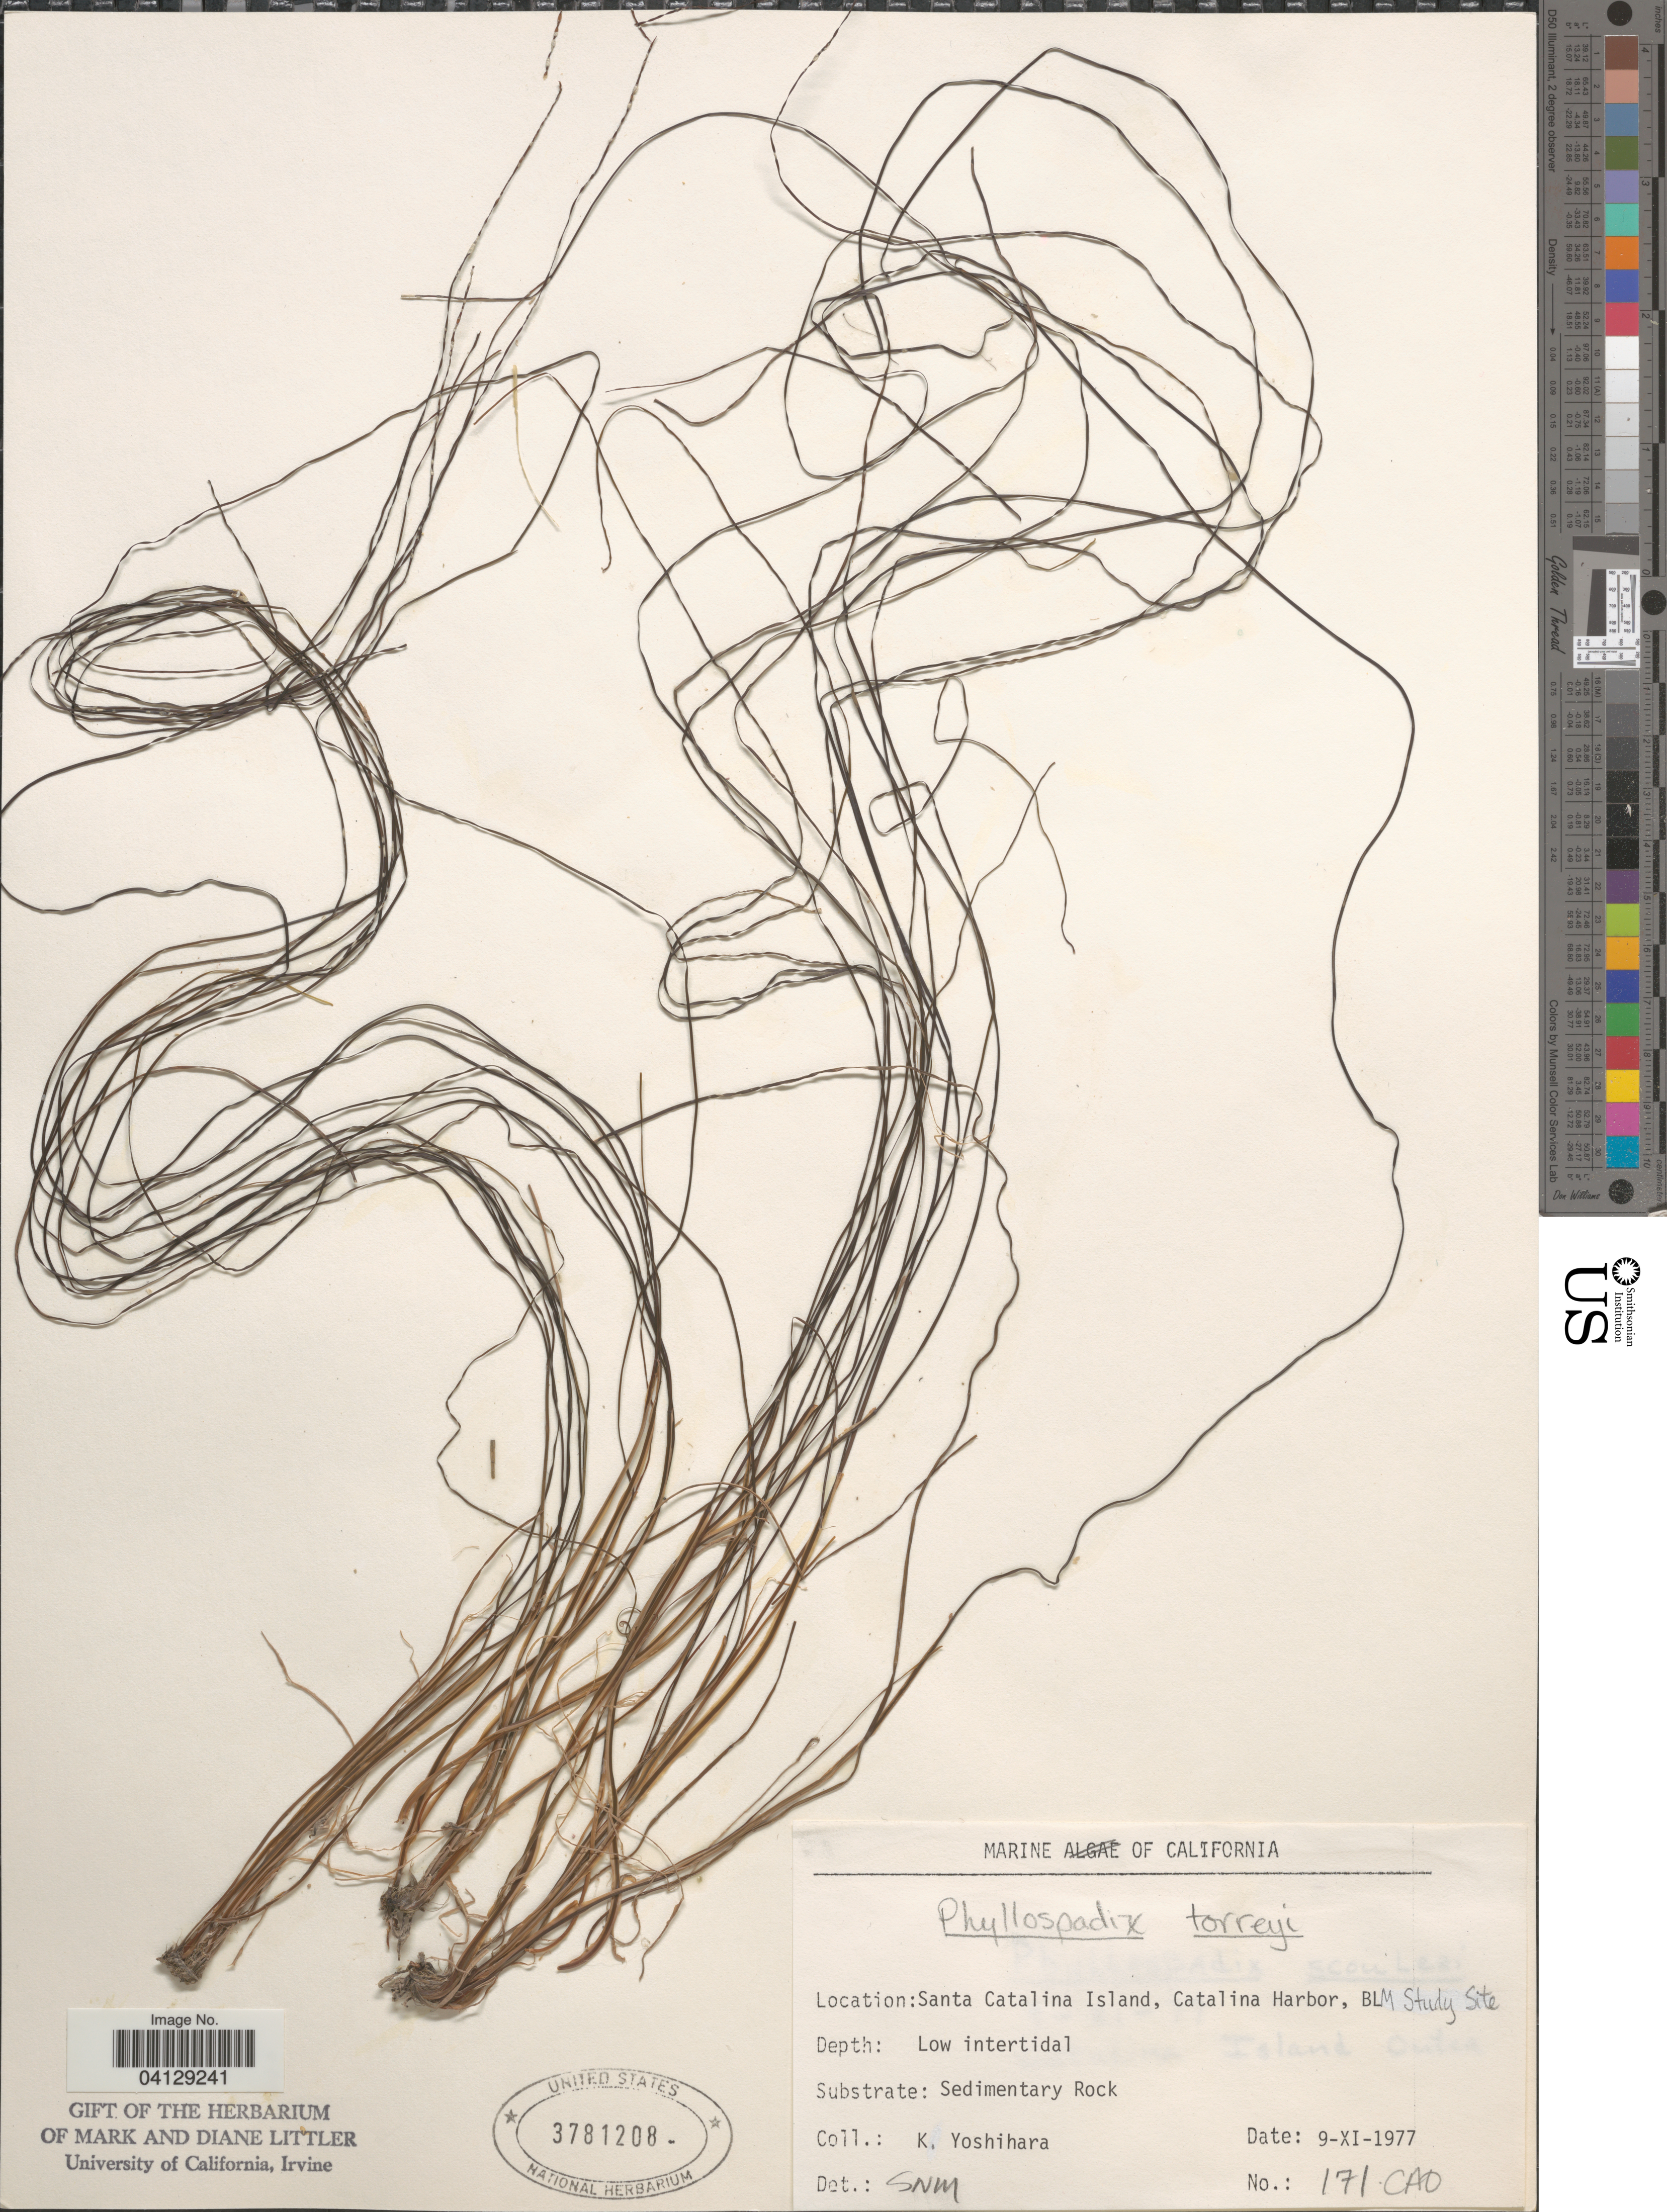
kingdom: Plantae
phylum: Tracheophyta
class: Liliopsida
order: Alismatales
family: Zosteraceae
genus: Phyllospadix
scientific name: Phyllospadix torreyi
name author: S. Watson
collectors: K. Yoshihara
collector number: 171CAO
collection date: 1977-11-09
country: United States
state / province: California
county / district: Los Angeles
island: Santa Catalina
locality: Santa Catalina Island, Catalina Harbor, BLM Study Site.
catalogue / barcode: US 3781208